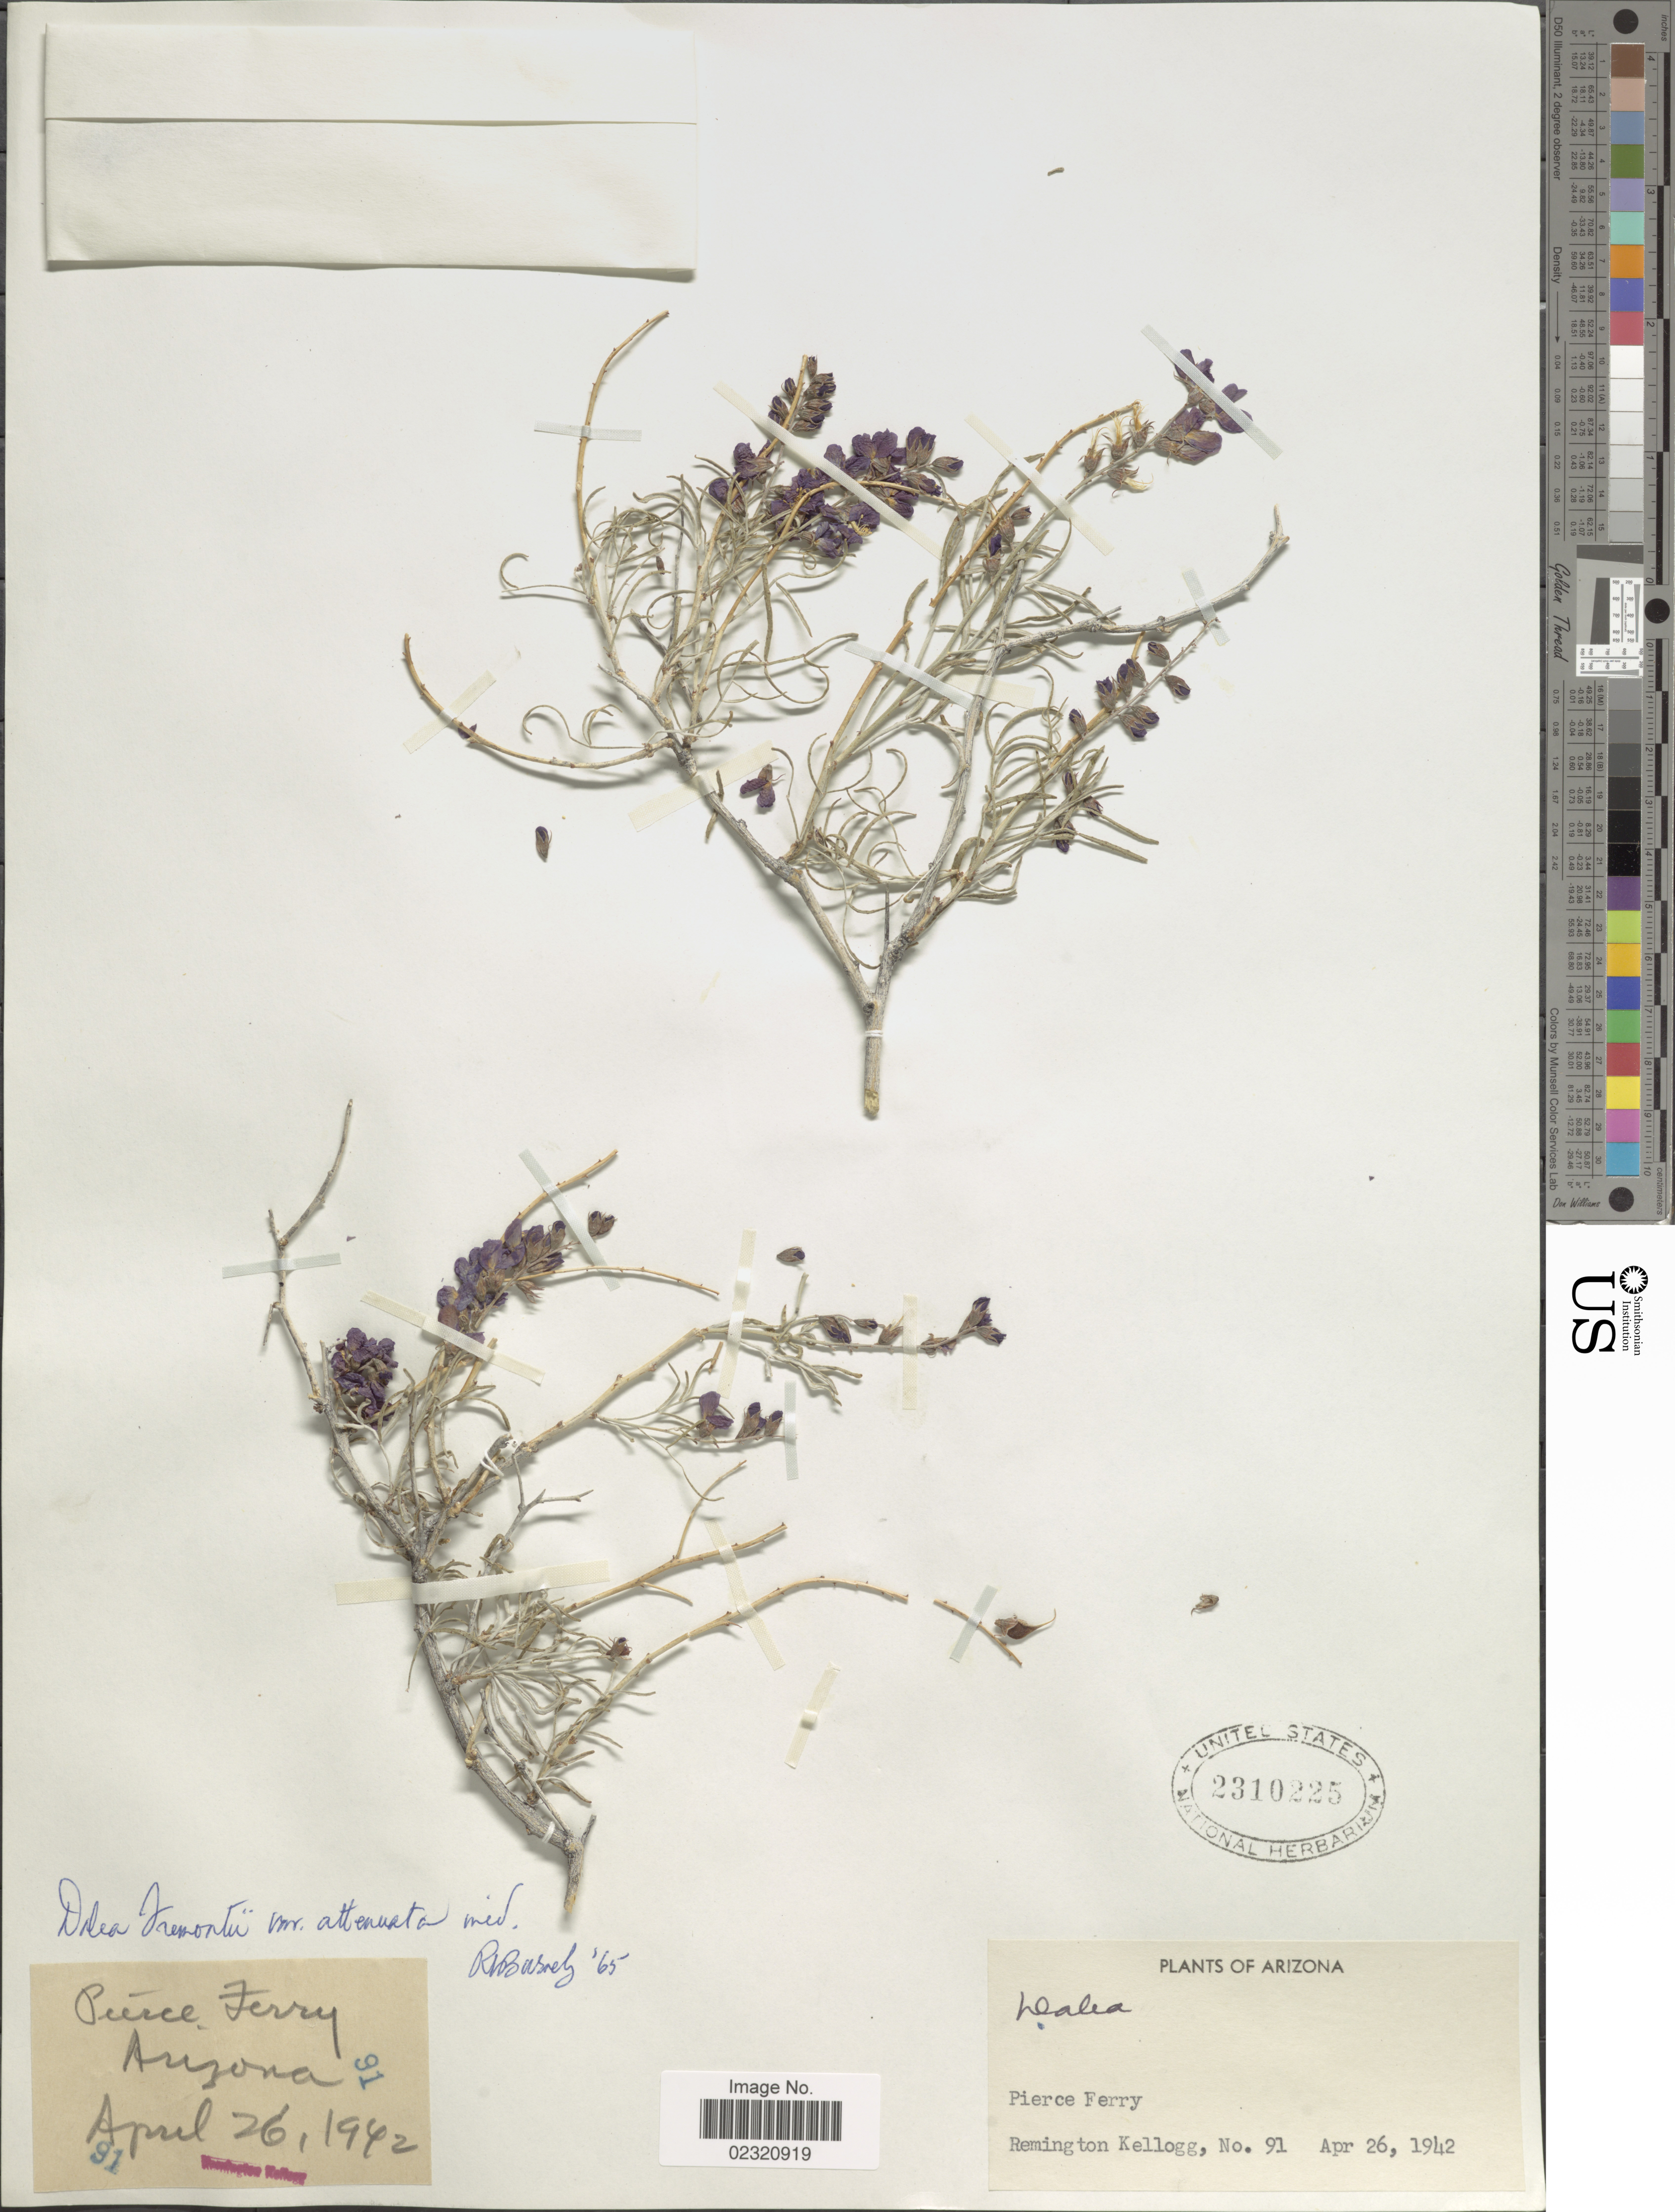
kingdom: Plantae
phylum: Tracheophyta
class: Magnoliopsida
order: Fabales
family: Fabaceae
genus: Psorothamnus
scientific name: Psorothamnus fremontii var. attenuatus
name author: Barneby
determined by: Strong, Mark T., (BOT), Smithsonian Institution - National Museum of Natural History (UNITED STATES)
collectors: R. Kellogg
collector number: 91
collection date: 1942-04-26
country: United States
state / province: Arizona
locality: Pierce Ferry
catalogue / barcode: US 2310225